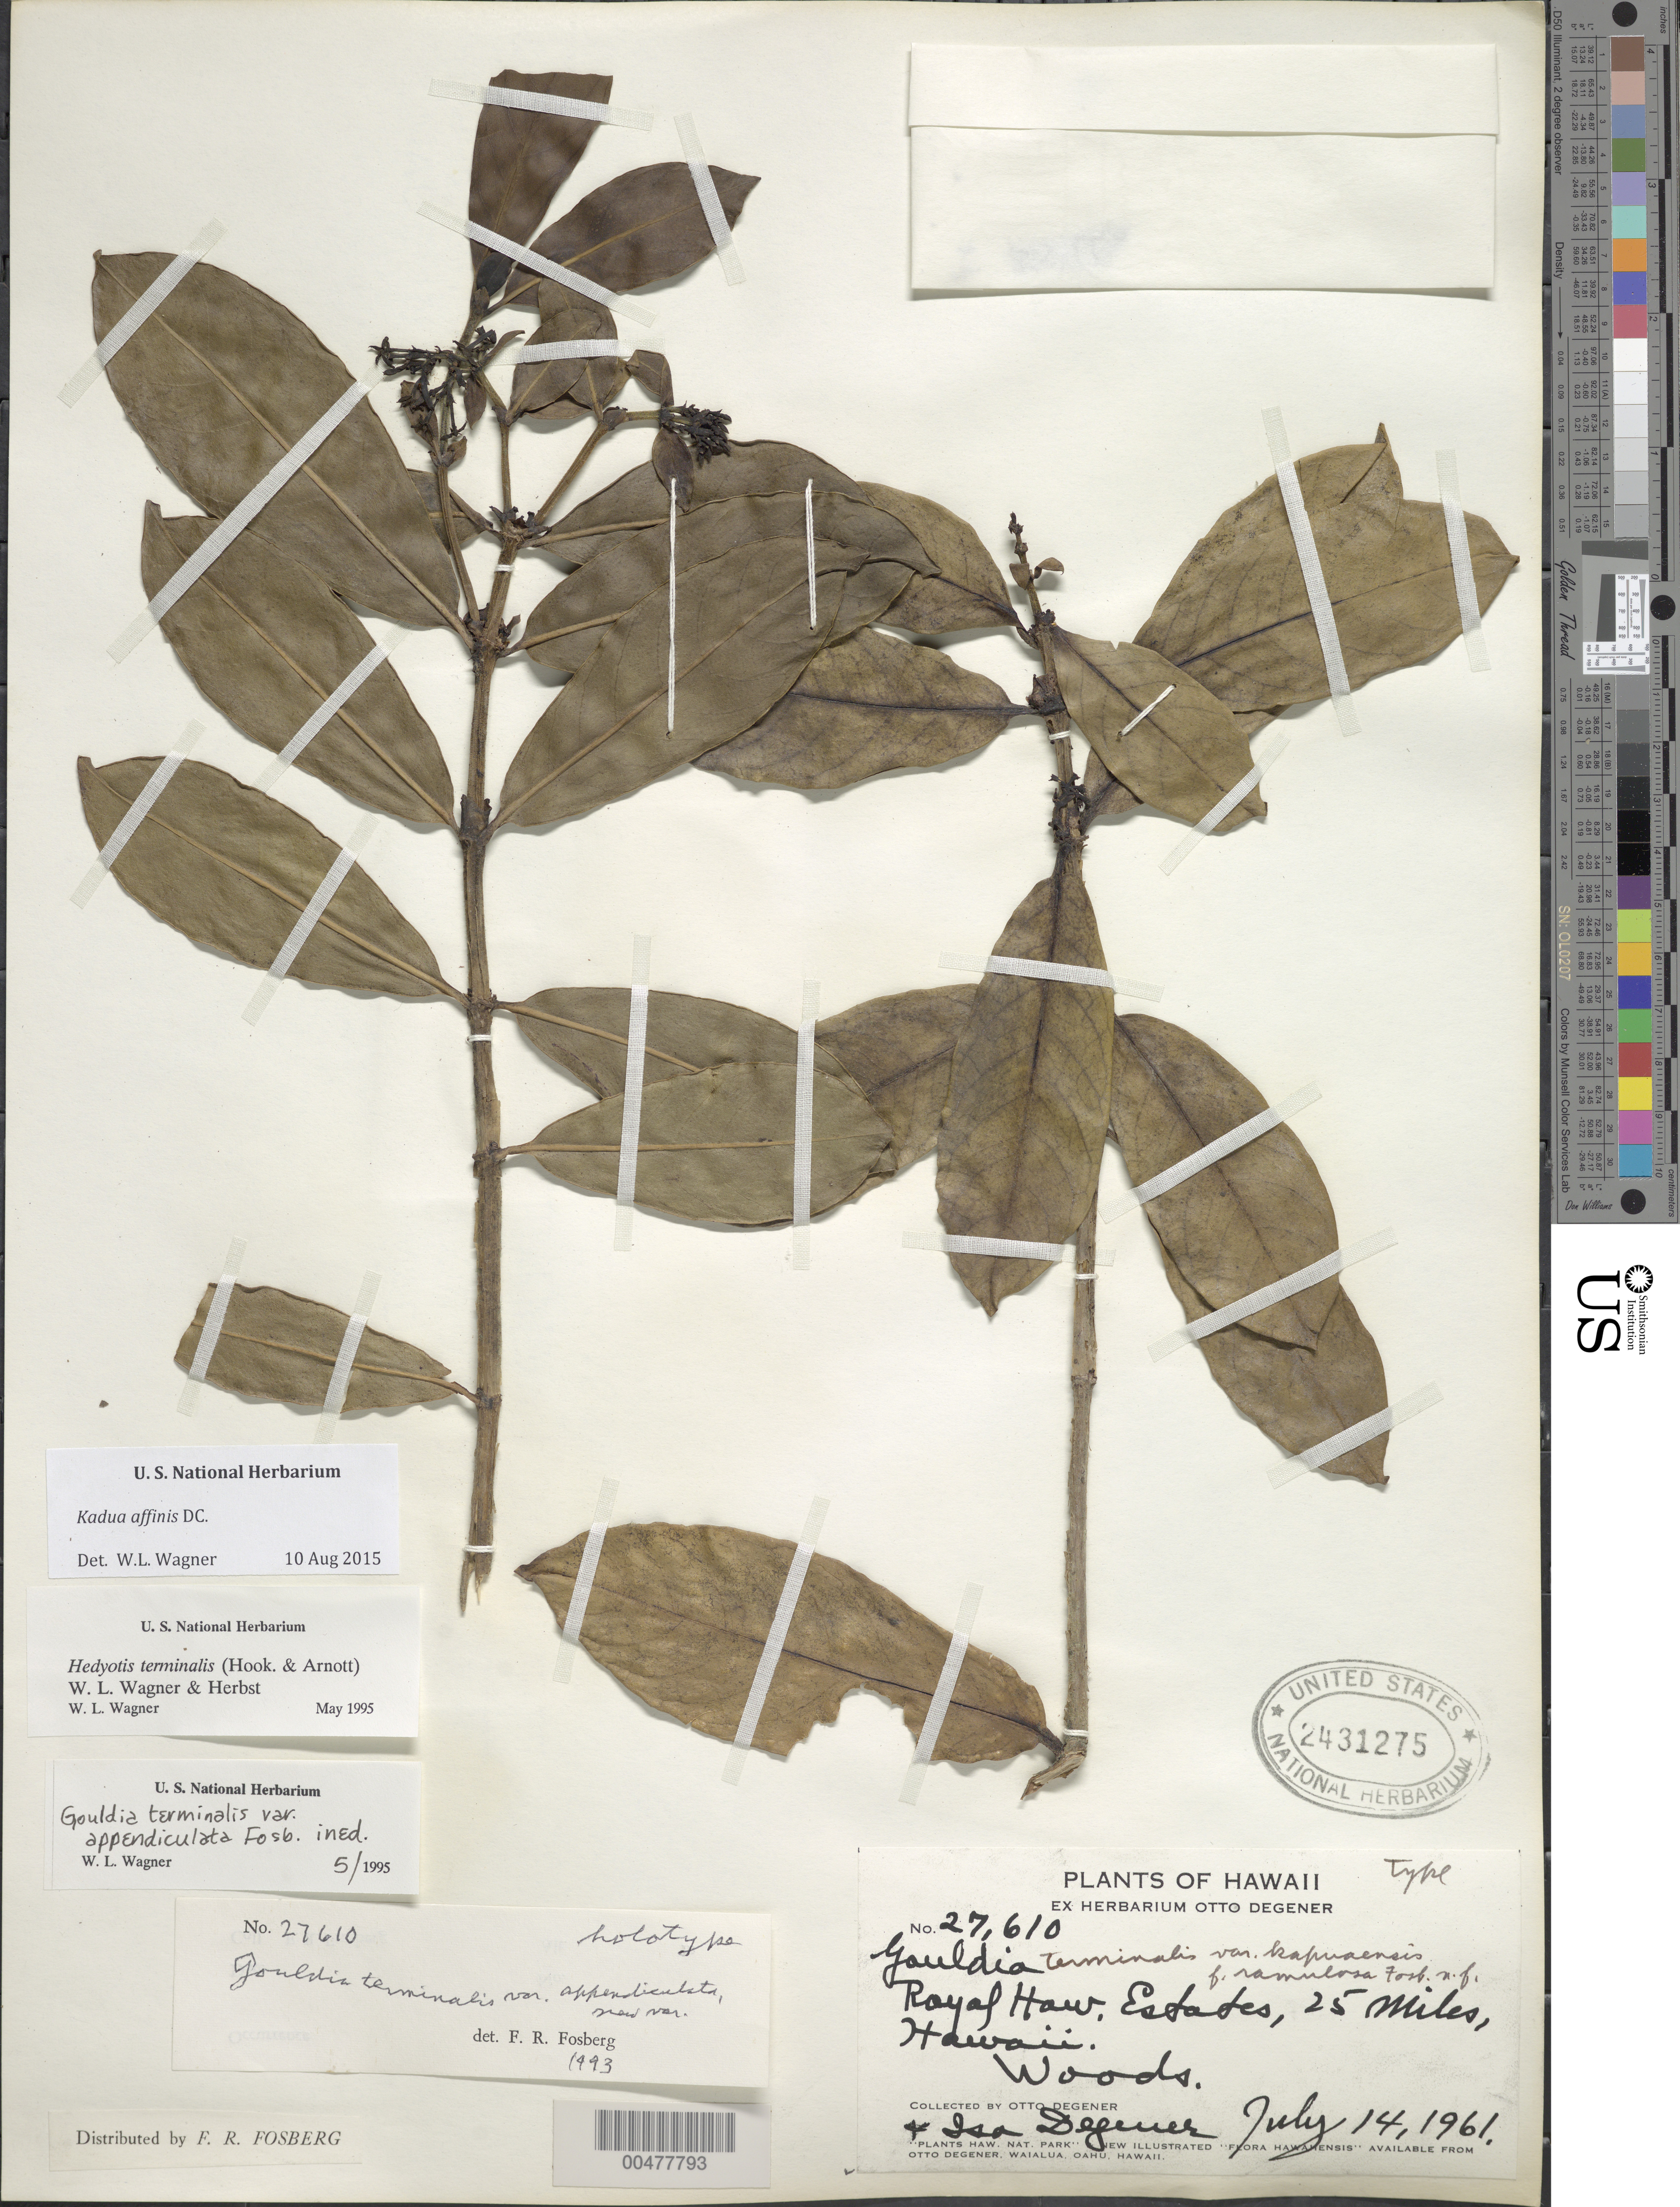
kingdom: Plantae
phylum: Tracheophyta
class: Magnoliopsida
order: Gentianales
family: Rubiaceae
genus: Kadua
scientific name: Kadua affinis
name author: DC.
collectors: O. Degener & I. Degener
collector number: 27610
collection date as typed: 14 Jul 1961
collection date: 1961-07-14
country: United States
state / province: Hawaii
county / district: Hawaii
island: Hawaii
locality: Royal Hawaii Estates, 25 Miles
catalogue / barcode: US 2431275